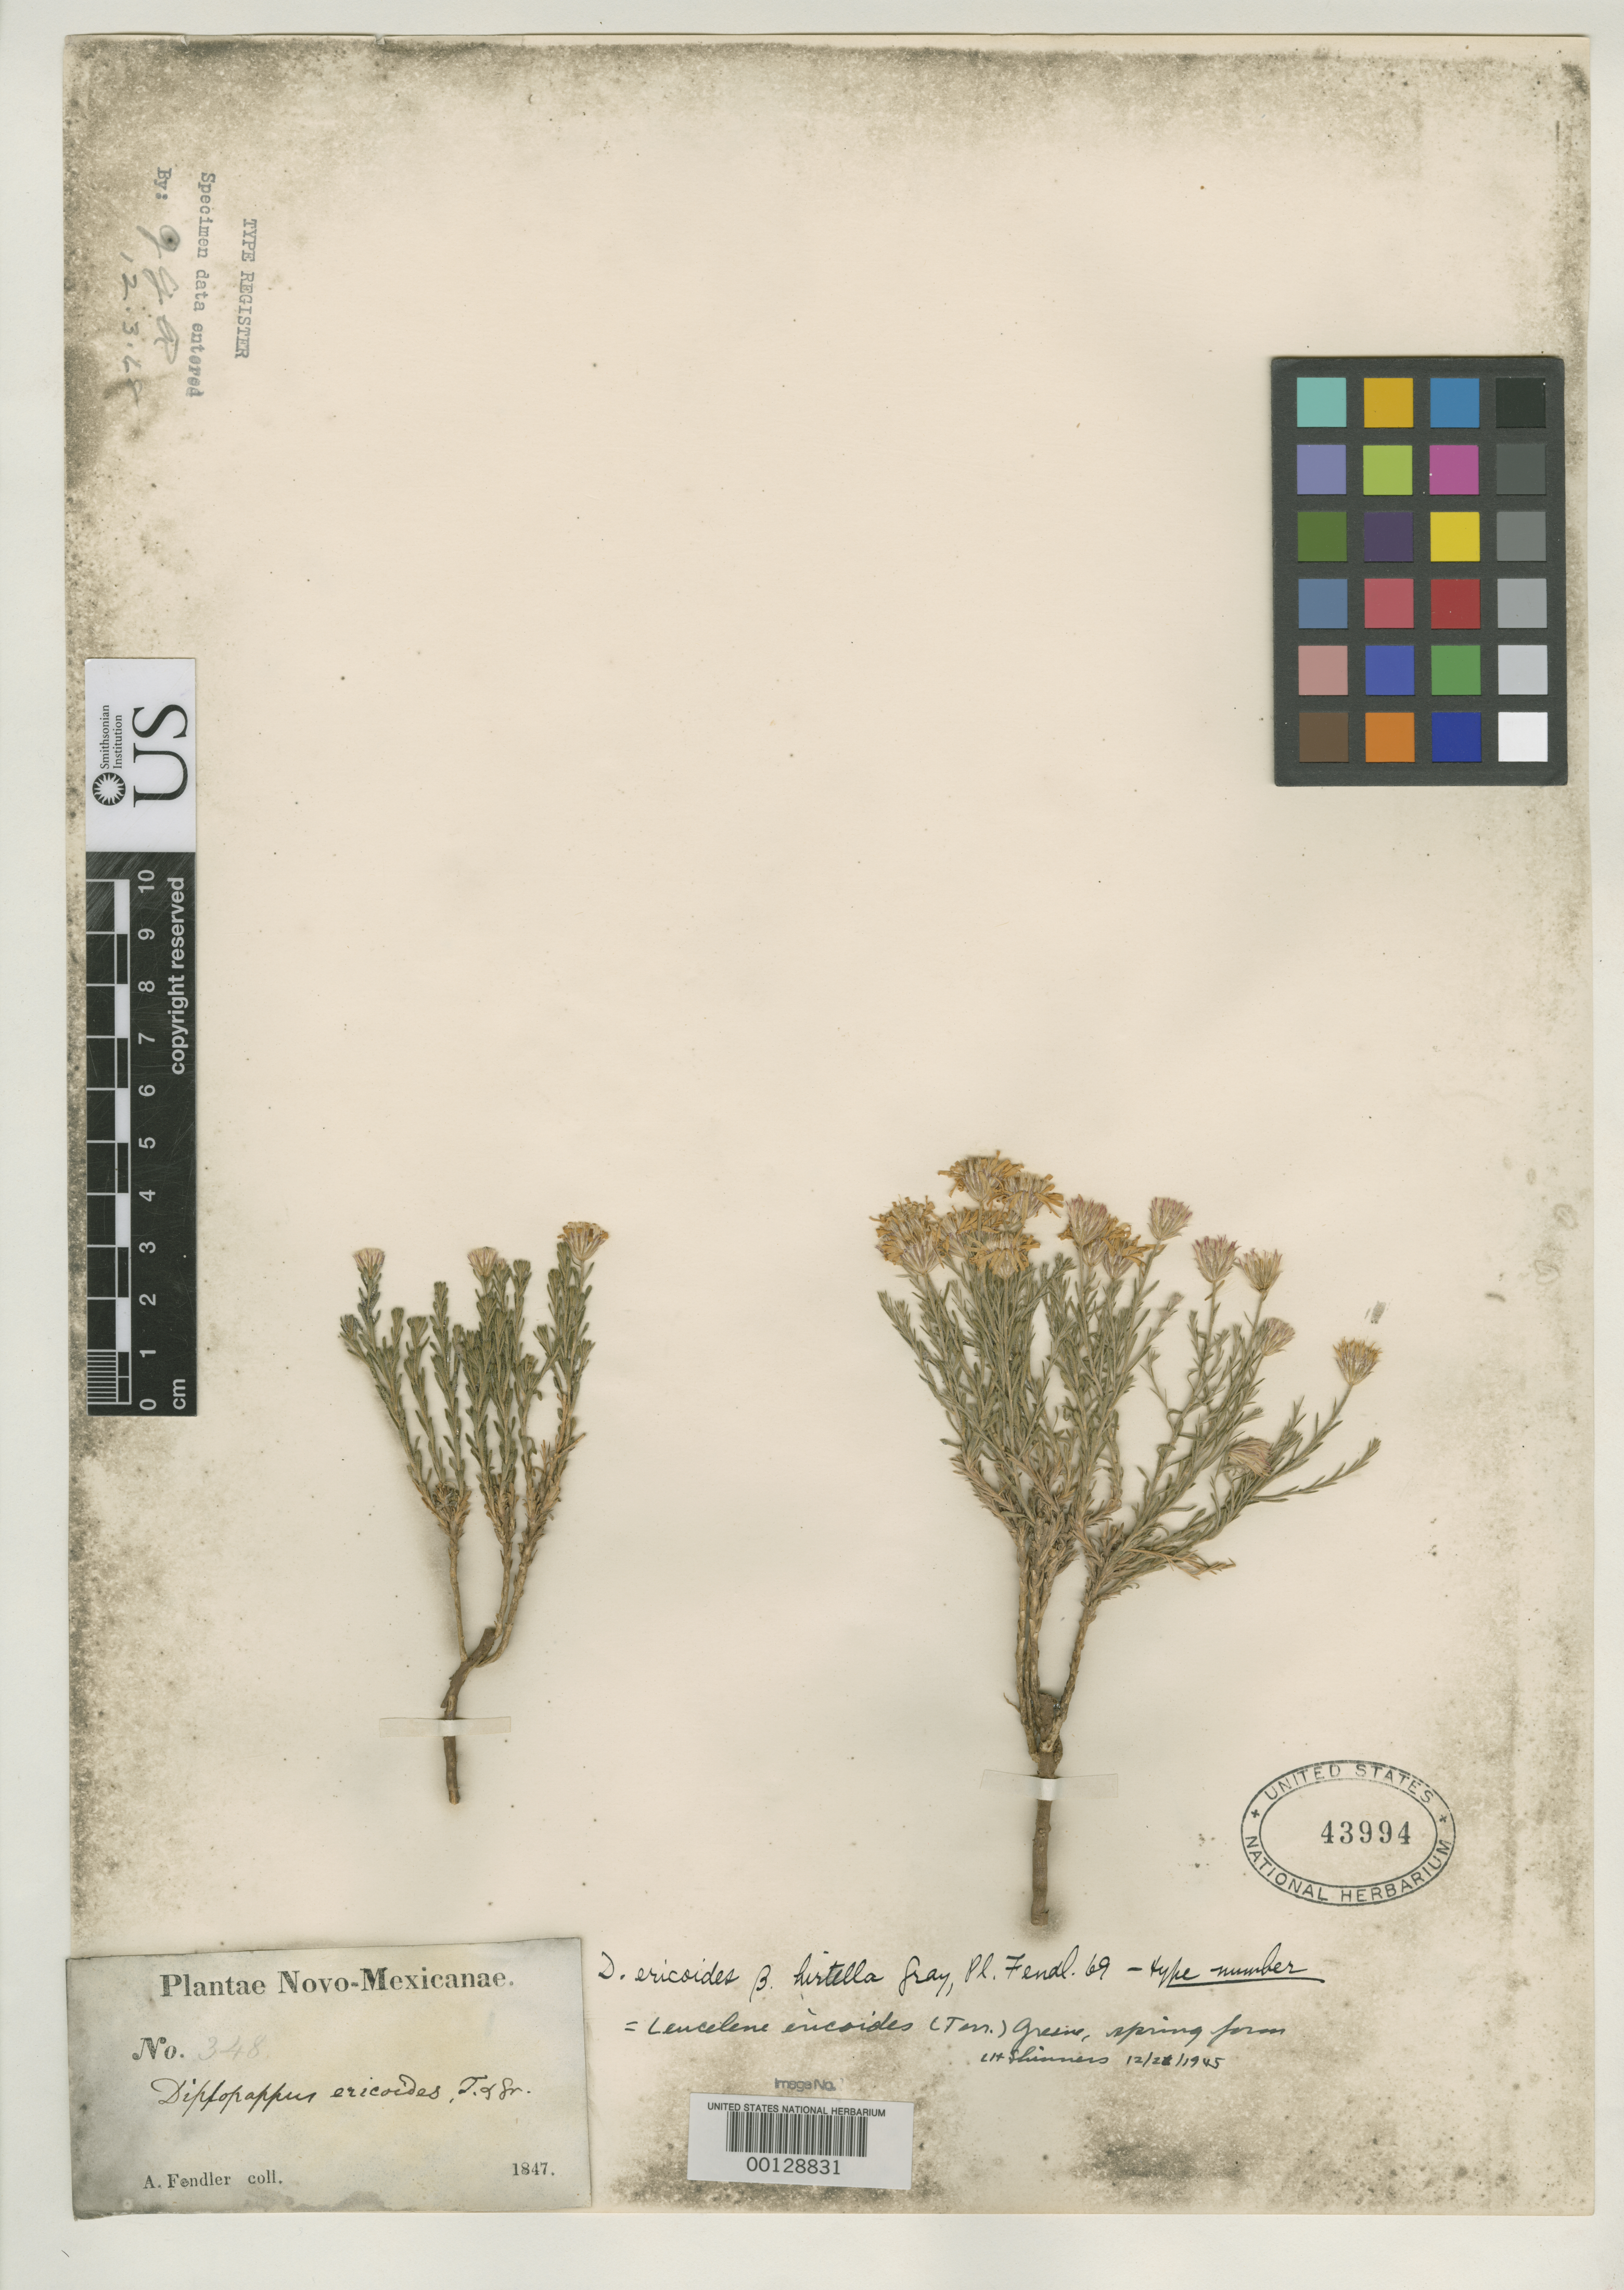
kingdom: Plantae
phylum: Tracheophyta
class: Magnoliopsida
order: Asterales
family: Asteraceae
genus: Diplopappus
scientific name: Diplopappus ericoides var. hirtella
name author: A. Gray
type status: Type Collection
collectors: A. Fendler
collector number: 348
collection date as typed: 1847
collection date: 1847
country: United States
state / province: New Mexico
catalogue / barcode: US 43994